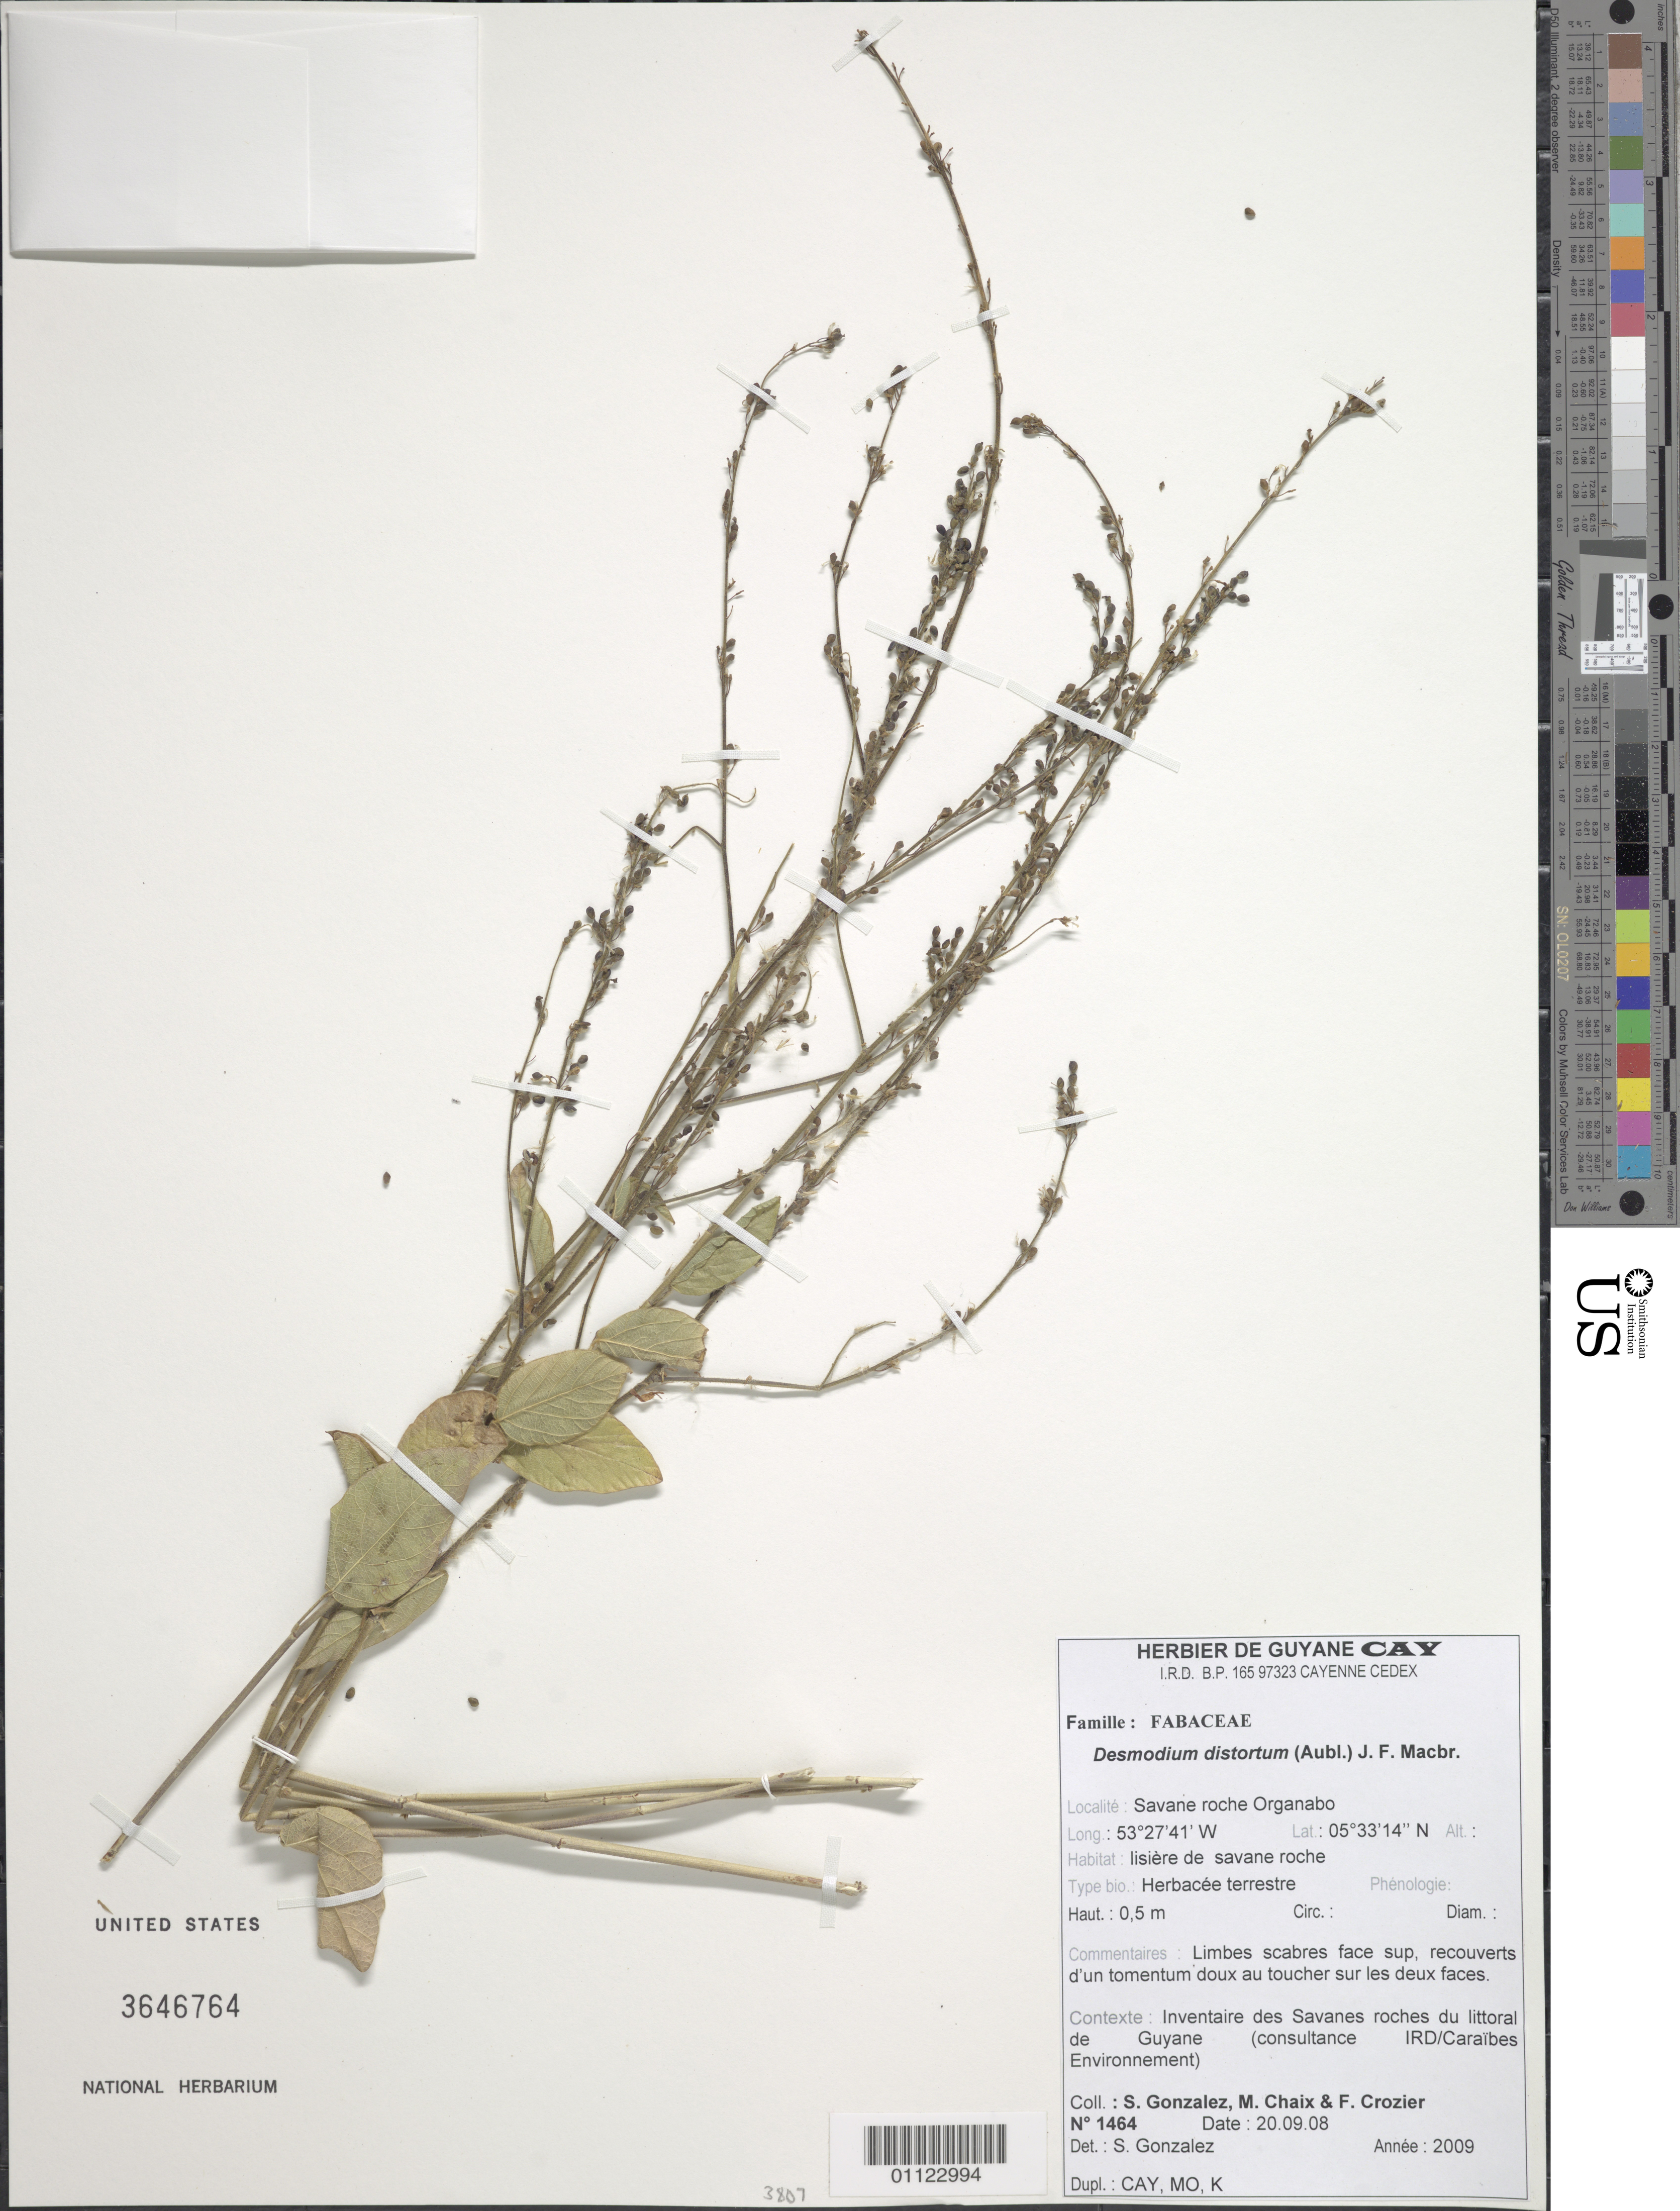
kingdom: Plantae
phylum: Tracheophyta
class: Magnoliopsida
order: Fabales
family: Fabaceae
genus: Desmodium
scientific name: Desmodium distortum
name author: (Aubl.) J.F. Macbr.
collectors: S. Gonzalez, M. Chaix & F. Crozier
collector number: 1464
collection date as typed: Transcribed d/m/y: 20/9/8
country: French Guiana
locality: Savane roche Organabo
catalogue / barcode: US 3646764